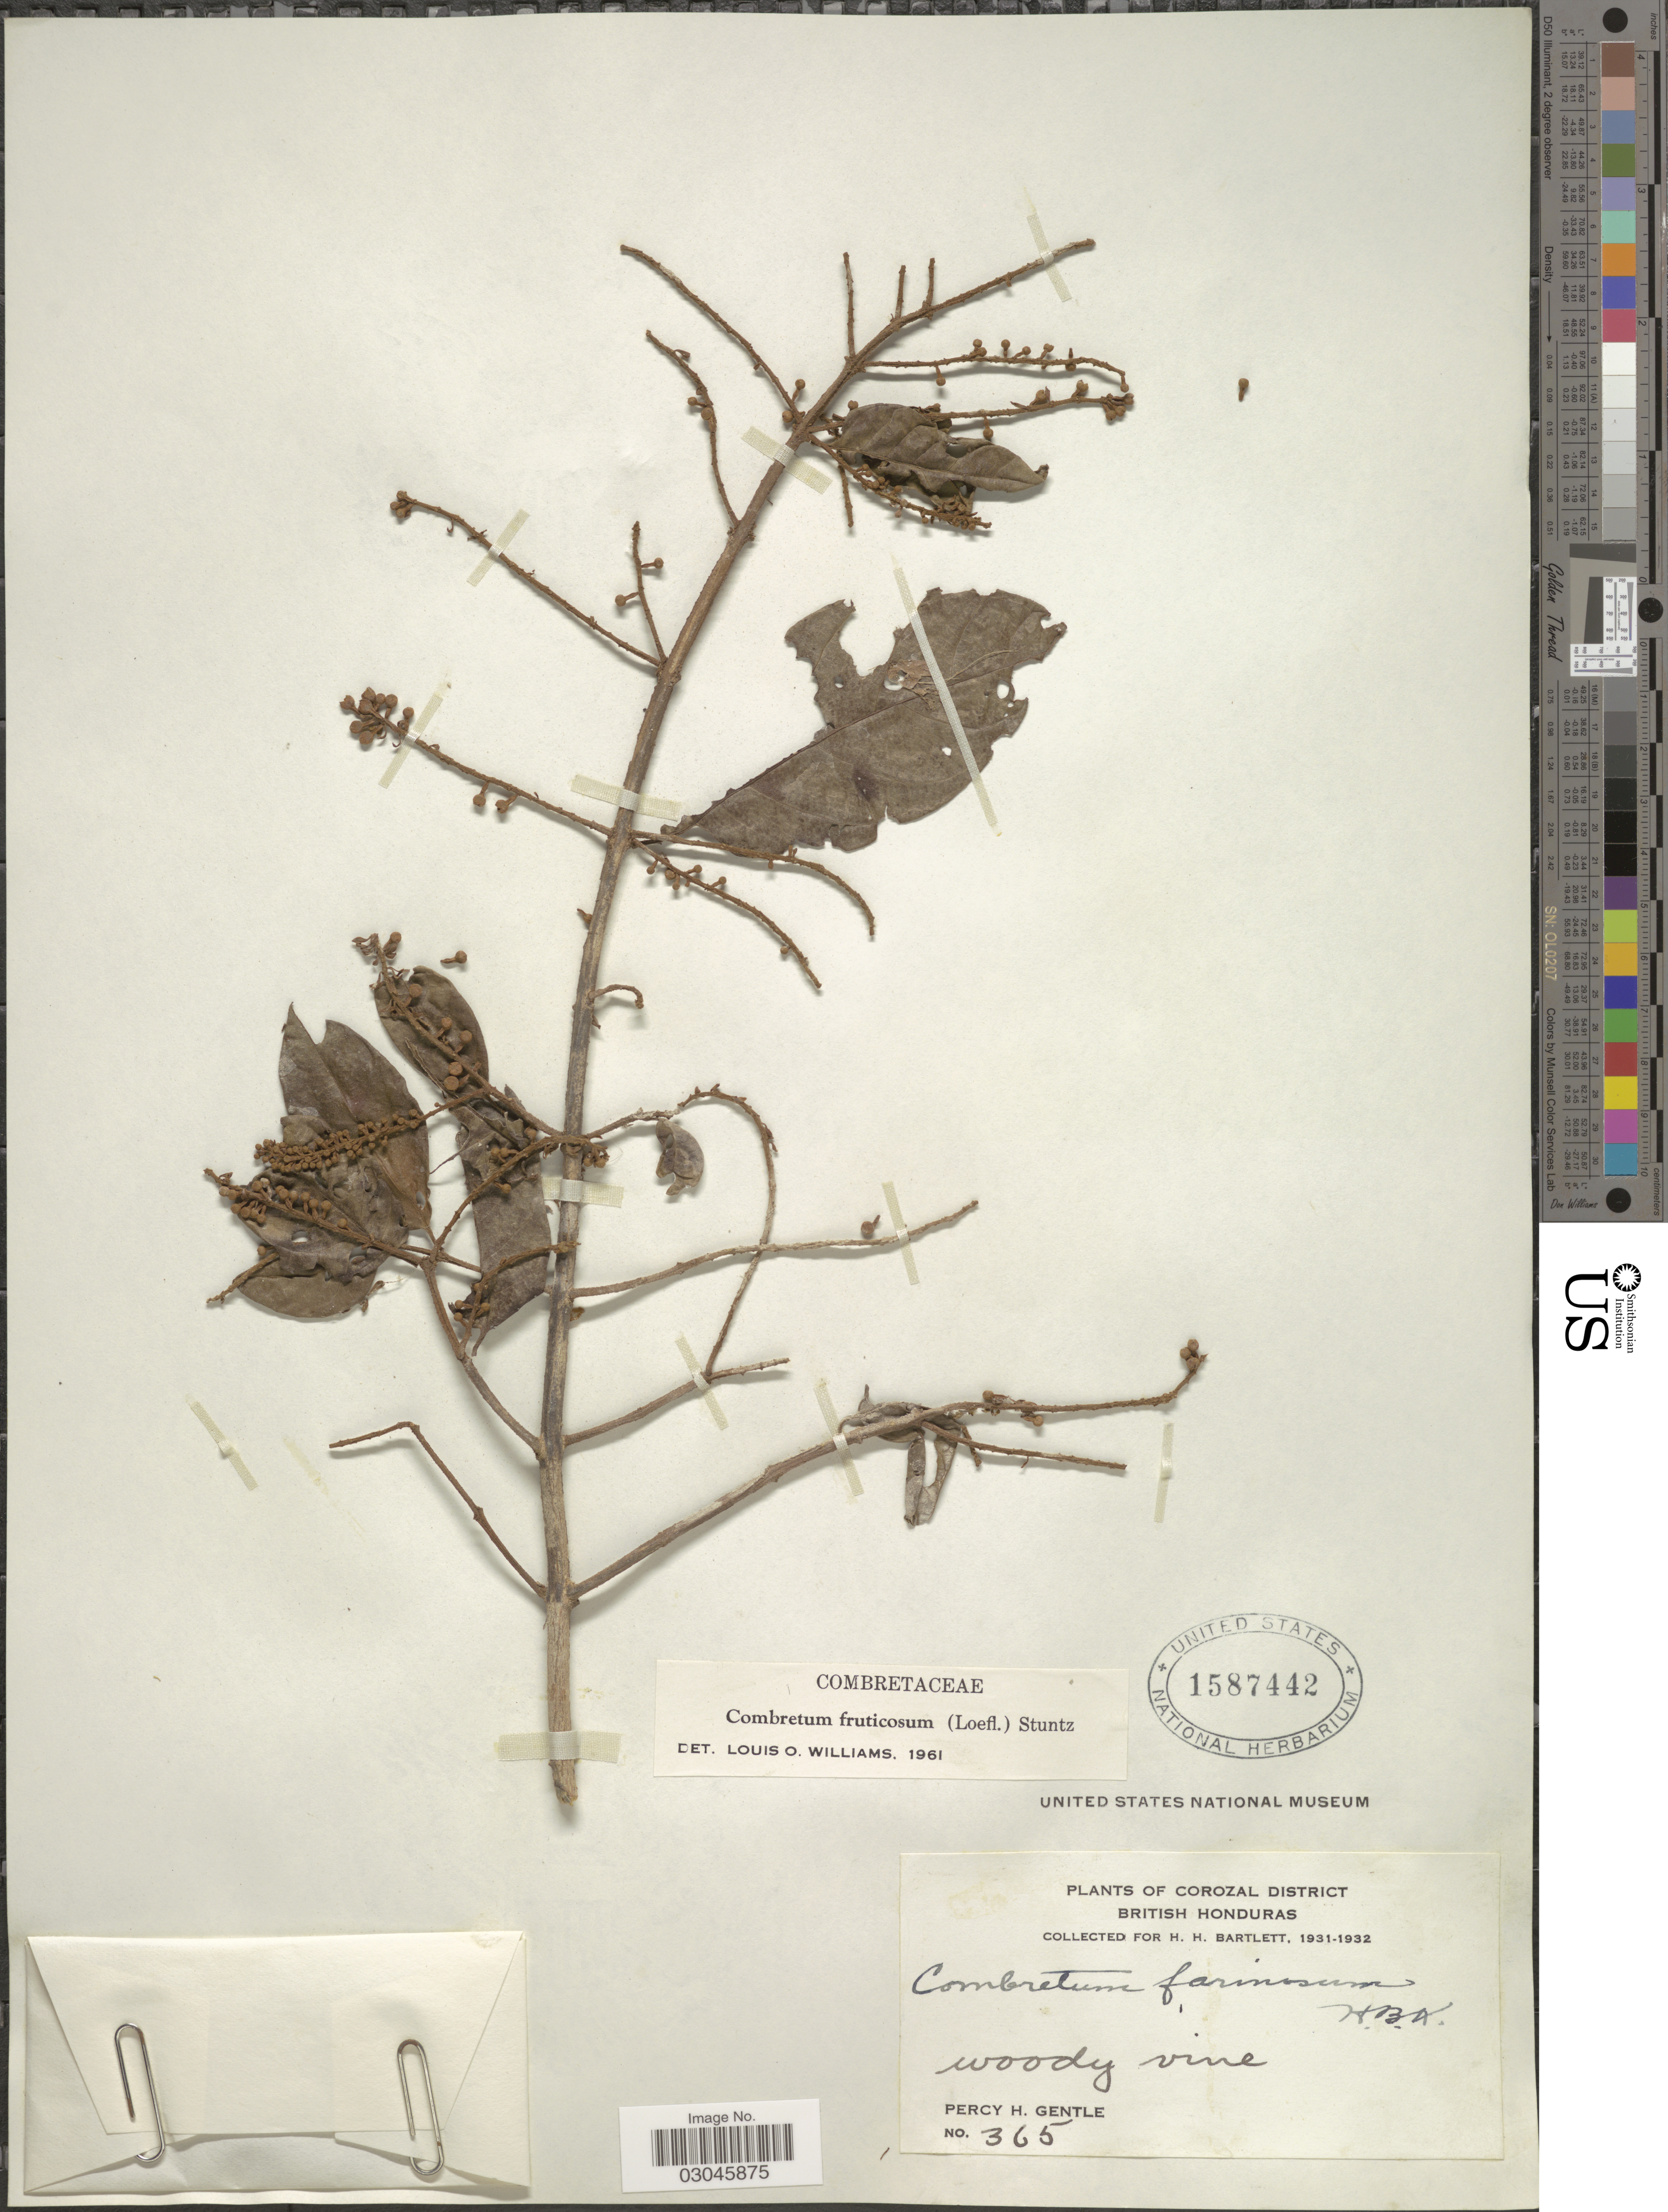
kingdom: Plantae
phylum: Tracheophyta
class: Magnoliopsida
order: Myrtales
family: Combretaceae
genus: Combretum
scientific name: Combretum farinosum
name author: Kunth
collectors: P. H. Gentle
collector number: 365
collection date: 1931/1932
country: Belize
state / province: Corozal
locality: Corozal District. British Honduras.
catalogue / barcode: US 1587442